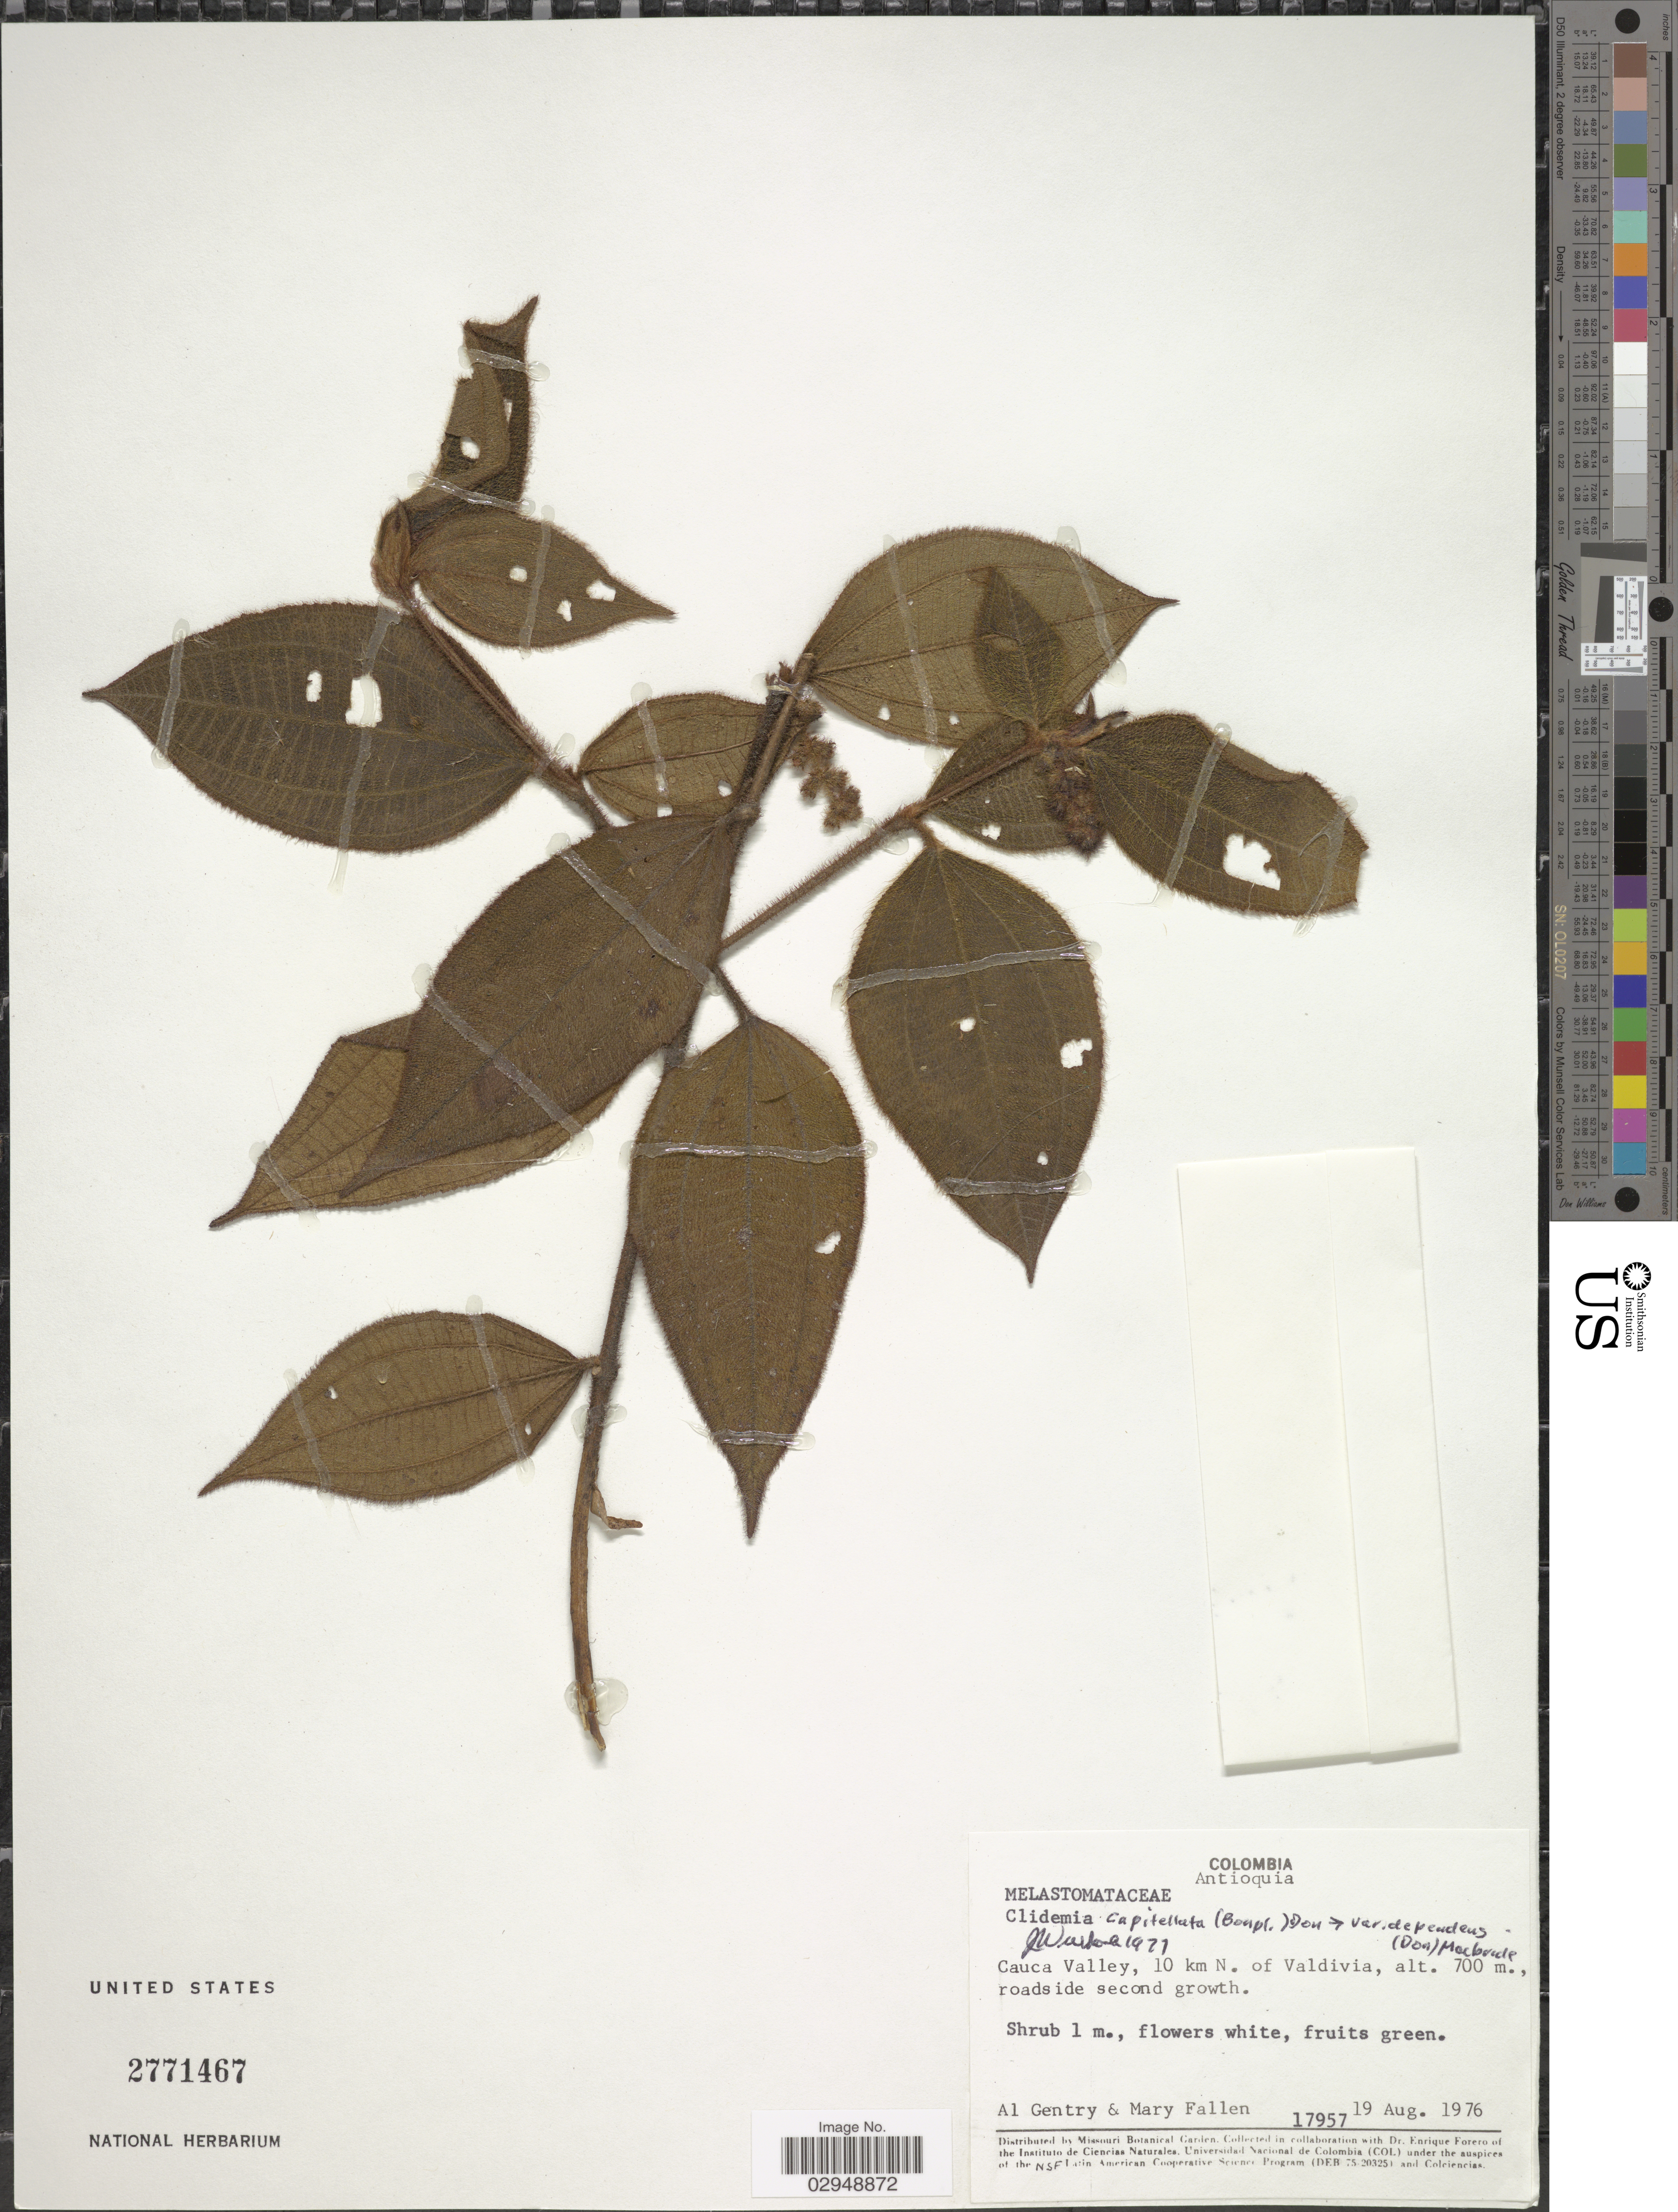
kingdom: Plantae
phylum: Tracheophyta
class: Magnoliopsida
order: Myrtales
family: Melastomataceae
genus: Clidemia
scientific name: Clidemia capitellata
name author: (Bonpl.) D. Don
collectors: A. H. Gentry & M. Fallen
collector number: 17957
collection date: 1976-08-19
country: Colombia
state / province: Antioquia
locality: Cauca Valley, 10 km N. of Valdivia.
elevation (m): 700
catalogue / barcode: US 2771467